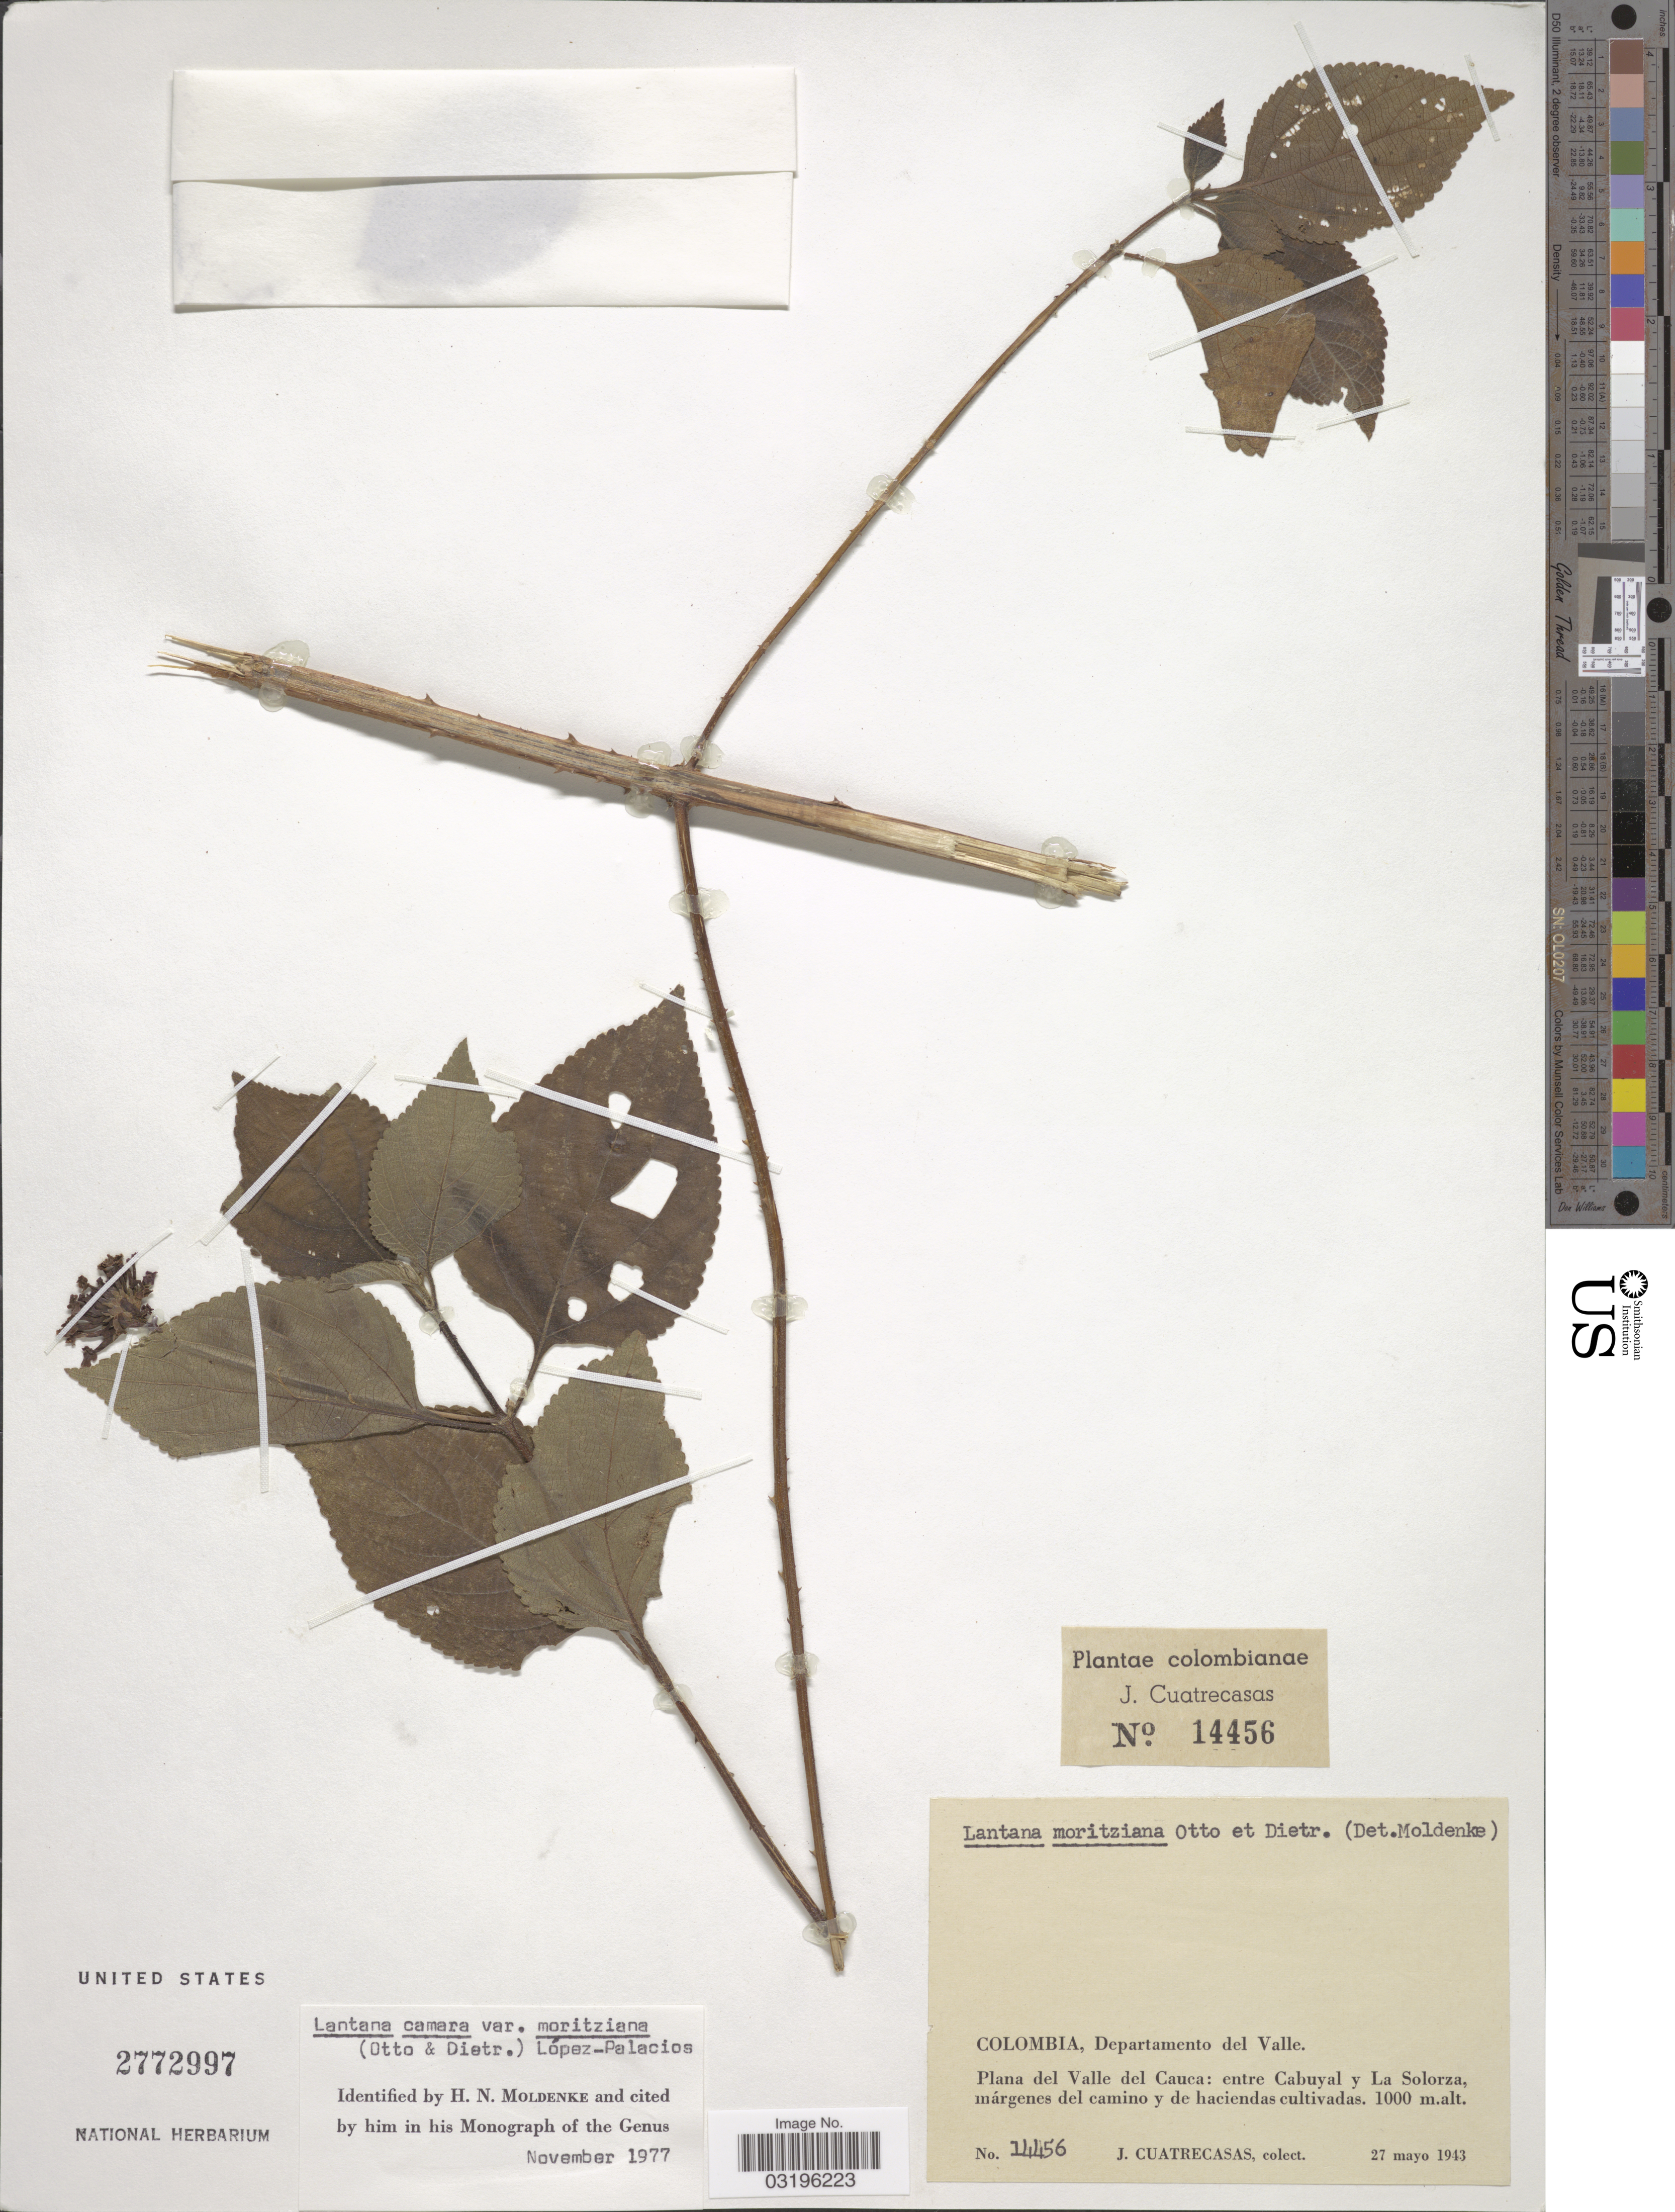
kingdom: Plantae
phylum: Tracheophyta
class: Magnoliopsida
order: Lamiales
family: Verbenaceae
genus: Lantana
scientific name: Lantana camara var. moritziana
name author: (Otto & A. Dietr.) López-Pal.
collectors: J. Cuatrecasas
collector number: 14456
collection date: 1943-05-27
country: Colombia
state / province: Valle del Cauca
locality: Departamento del Valle. Plana del Valle del Cauca: entre Cabuyal y La Solorza.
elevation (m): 1000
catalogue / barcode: US 2772997